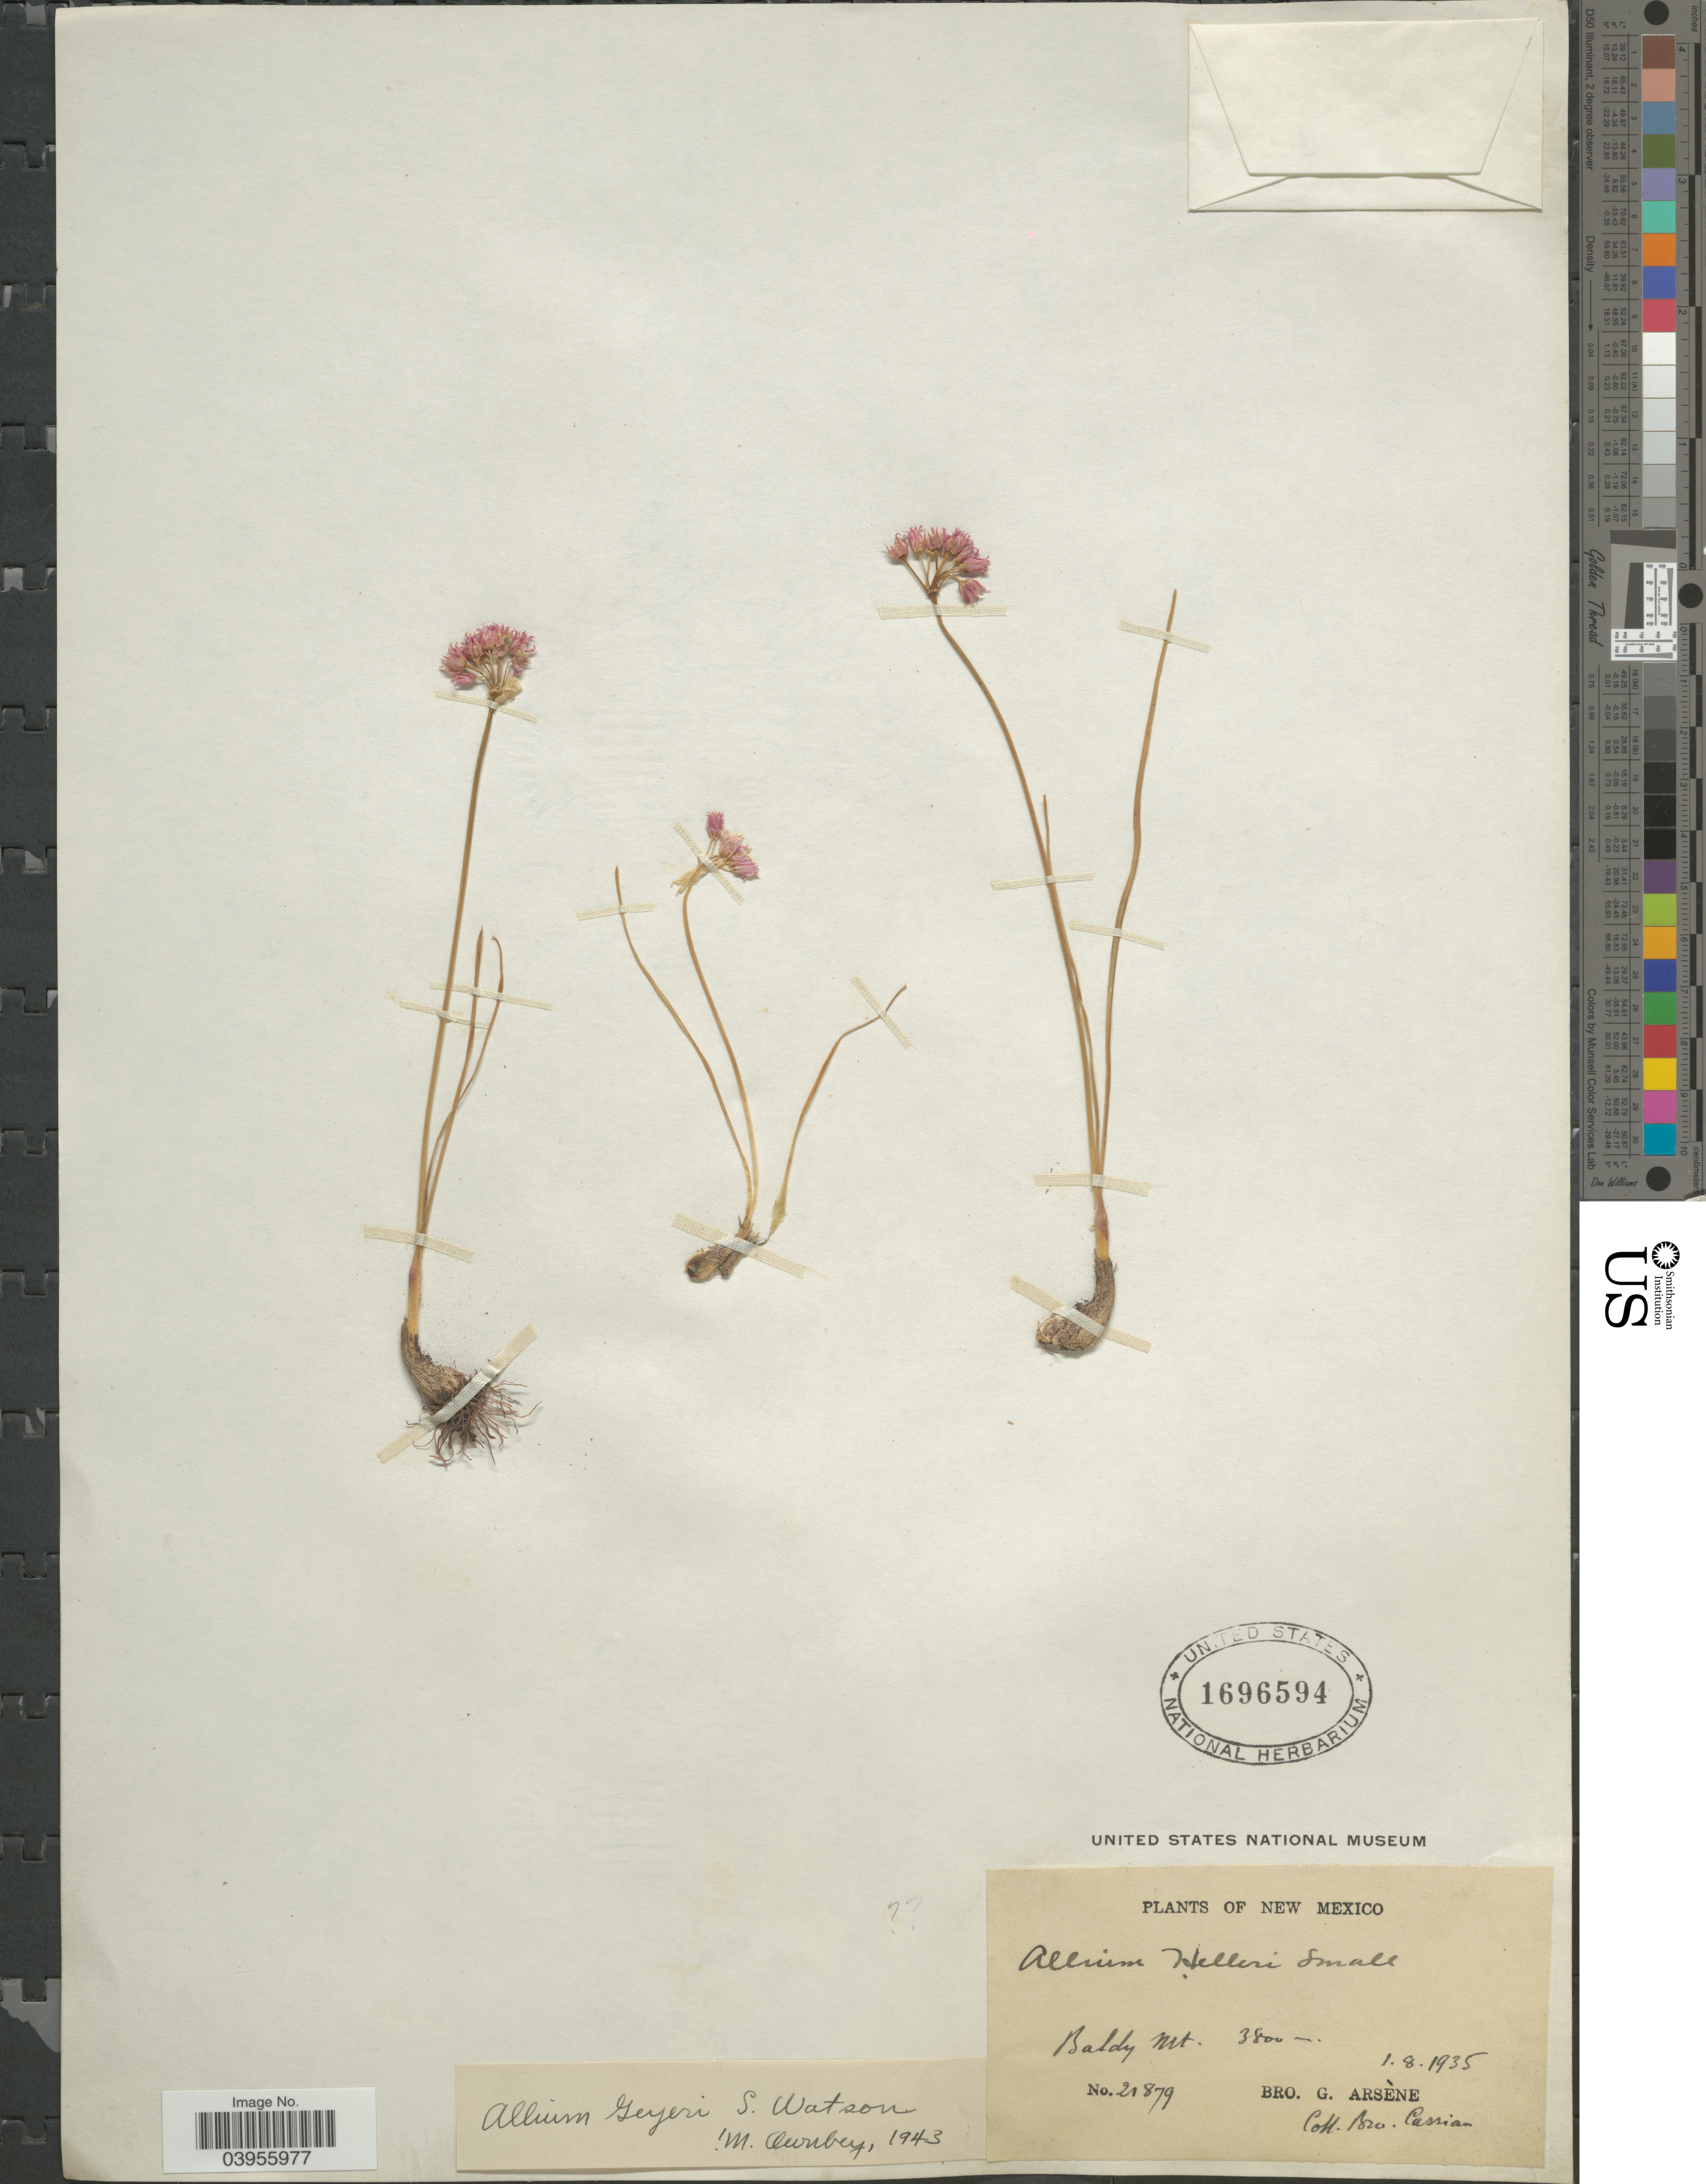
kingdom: Plantae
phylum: Tracheophyta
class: Liliopsida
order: Asparagales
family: Amaryllidaceae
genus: Allium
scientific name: Allium geyeri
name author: S. Watson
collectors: Bro. G. Arsène & Cassian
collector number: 21879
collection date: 1935-01-08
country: United States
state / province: New Mexico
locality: Baldy Mt.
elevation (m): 3800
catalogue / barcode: US 1696594